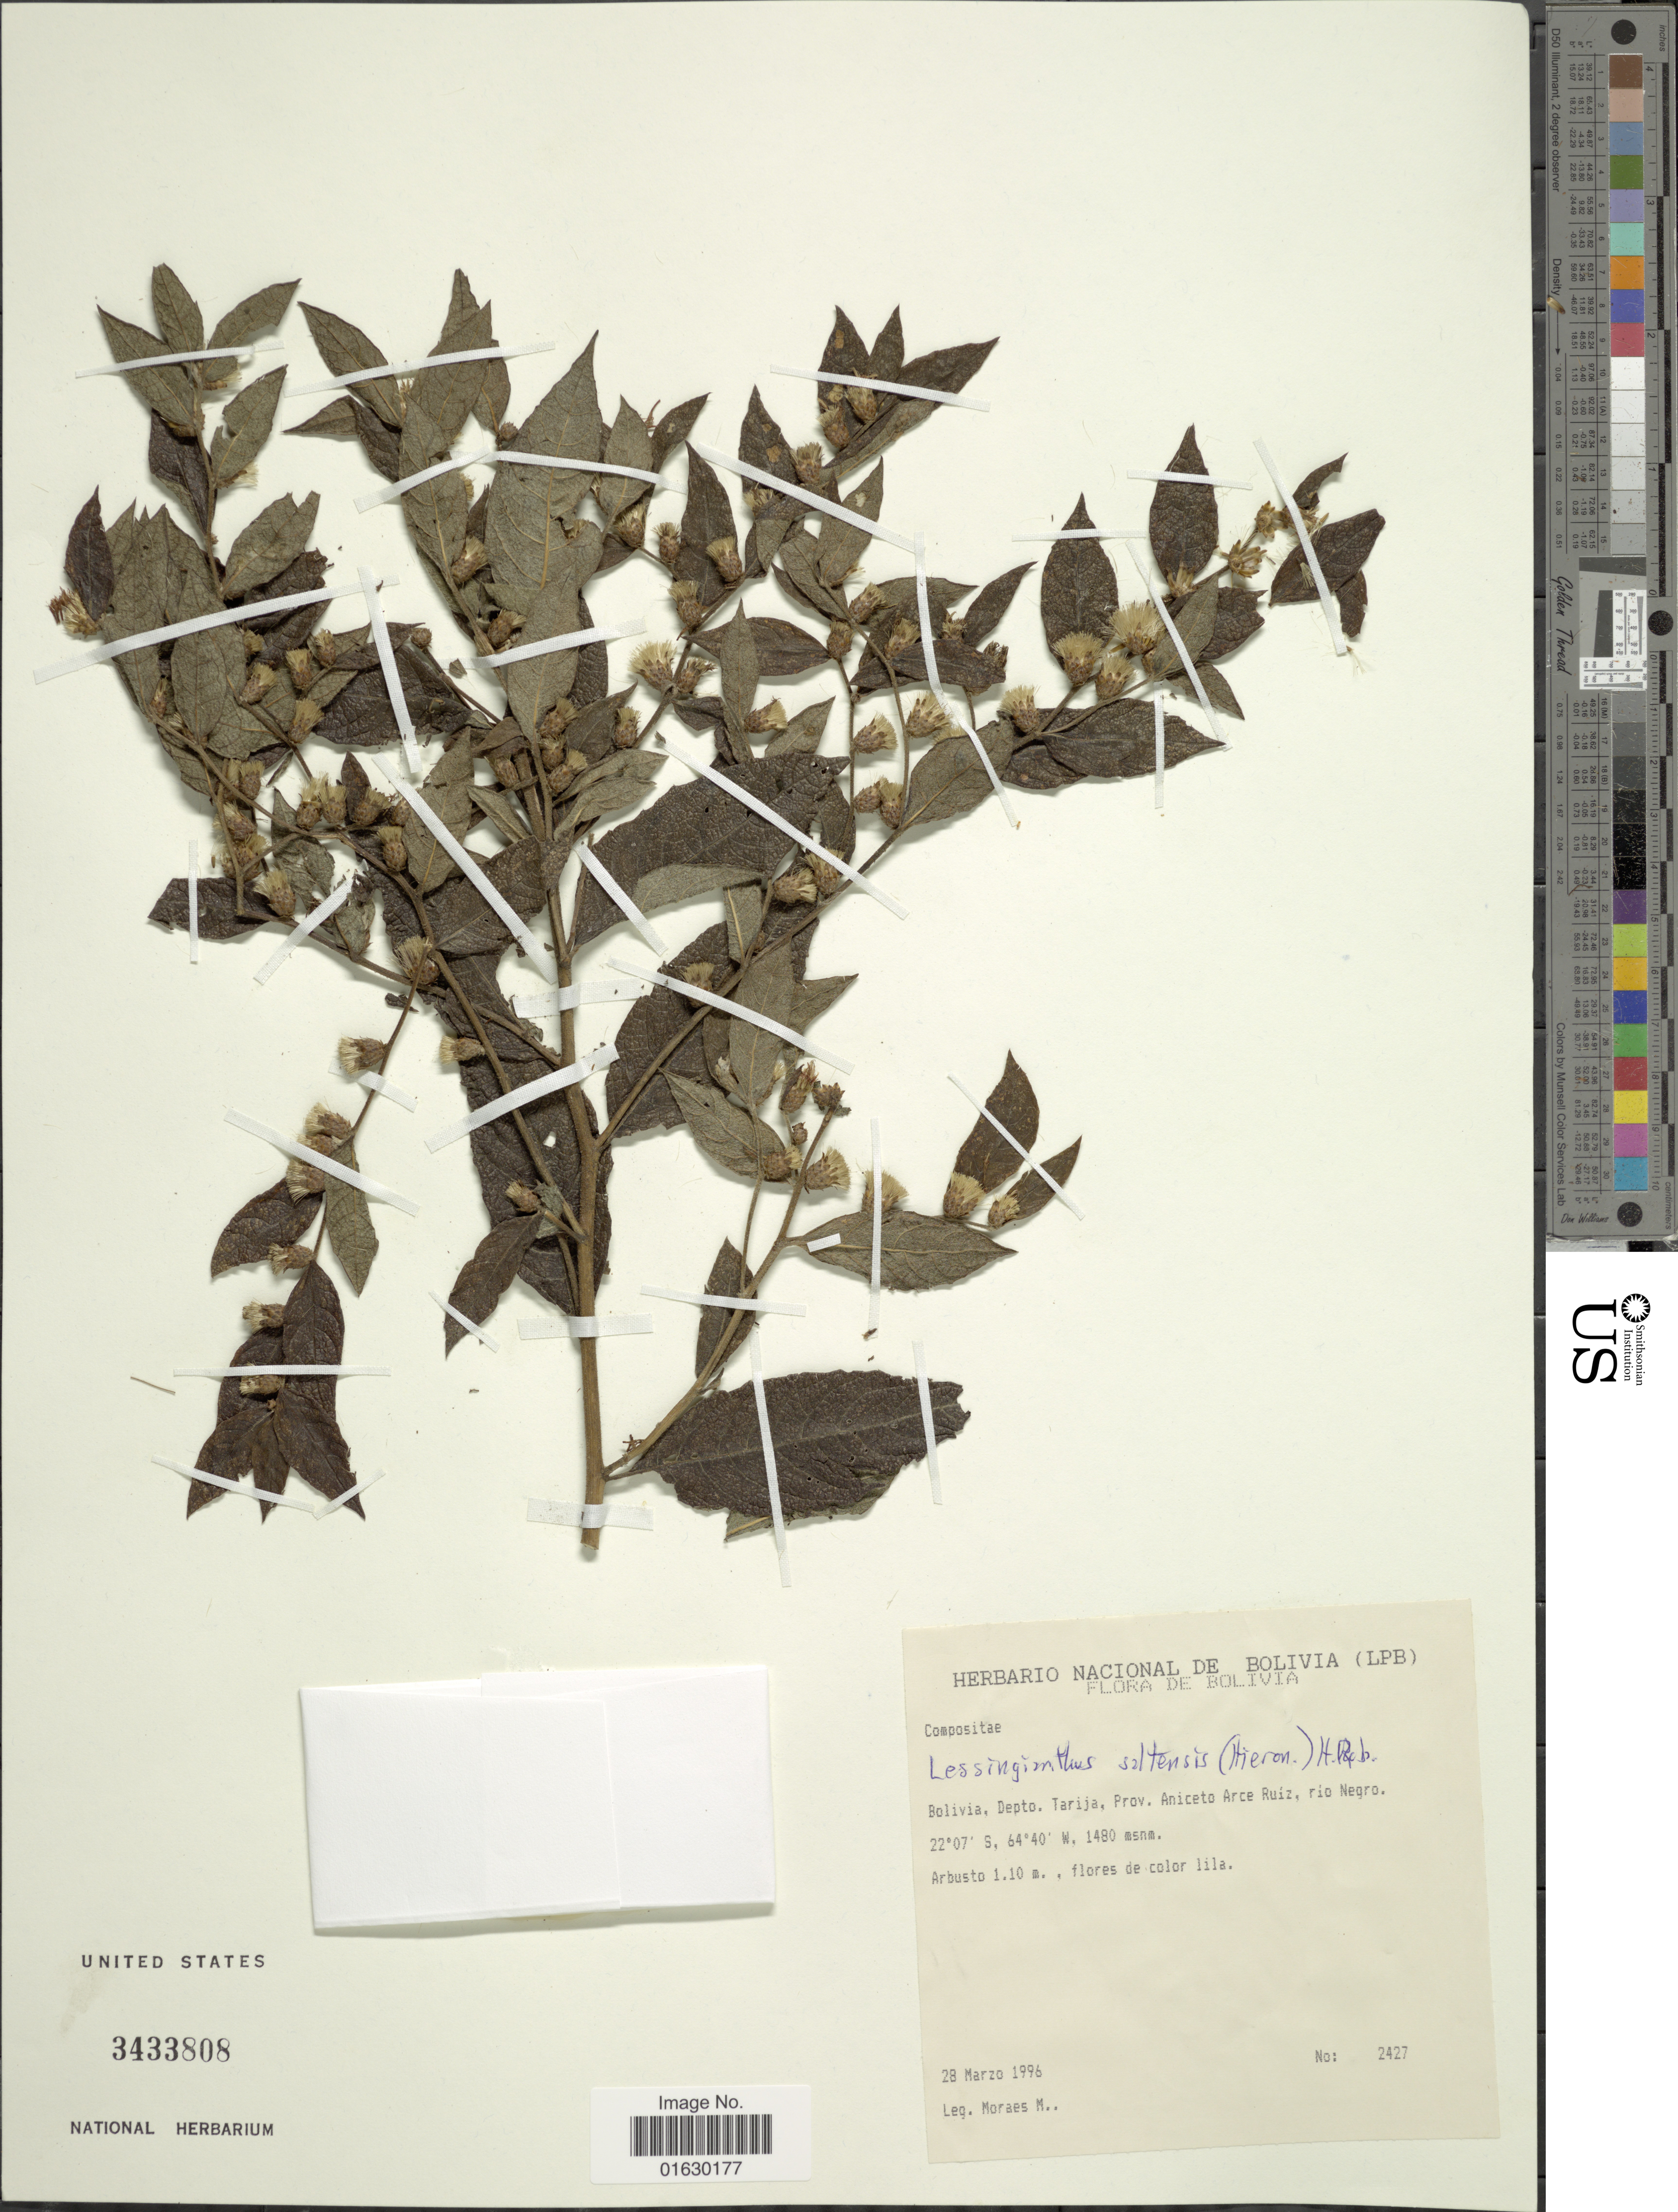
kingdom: Plantae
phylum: Tracheophyta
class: Magnoliopsida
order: Asterales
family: Asteraceae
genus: Lessingianthus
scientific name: Lessingianthus saltensis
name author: (Hieron.) H. Rob.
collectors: M. Moraes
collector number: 2427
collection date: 1996-03-28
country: Bolivia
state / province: Tarija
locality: Depto. Tarija, Prov. Aniceto Arce Ruiz, rio Negro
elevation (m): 1480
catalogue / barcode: US 3433808